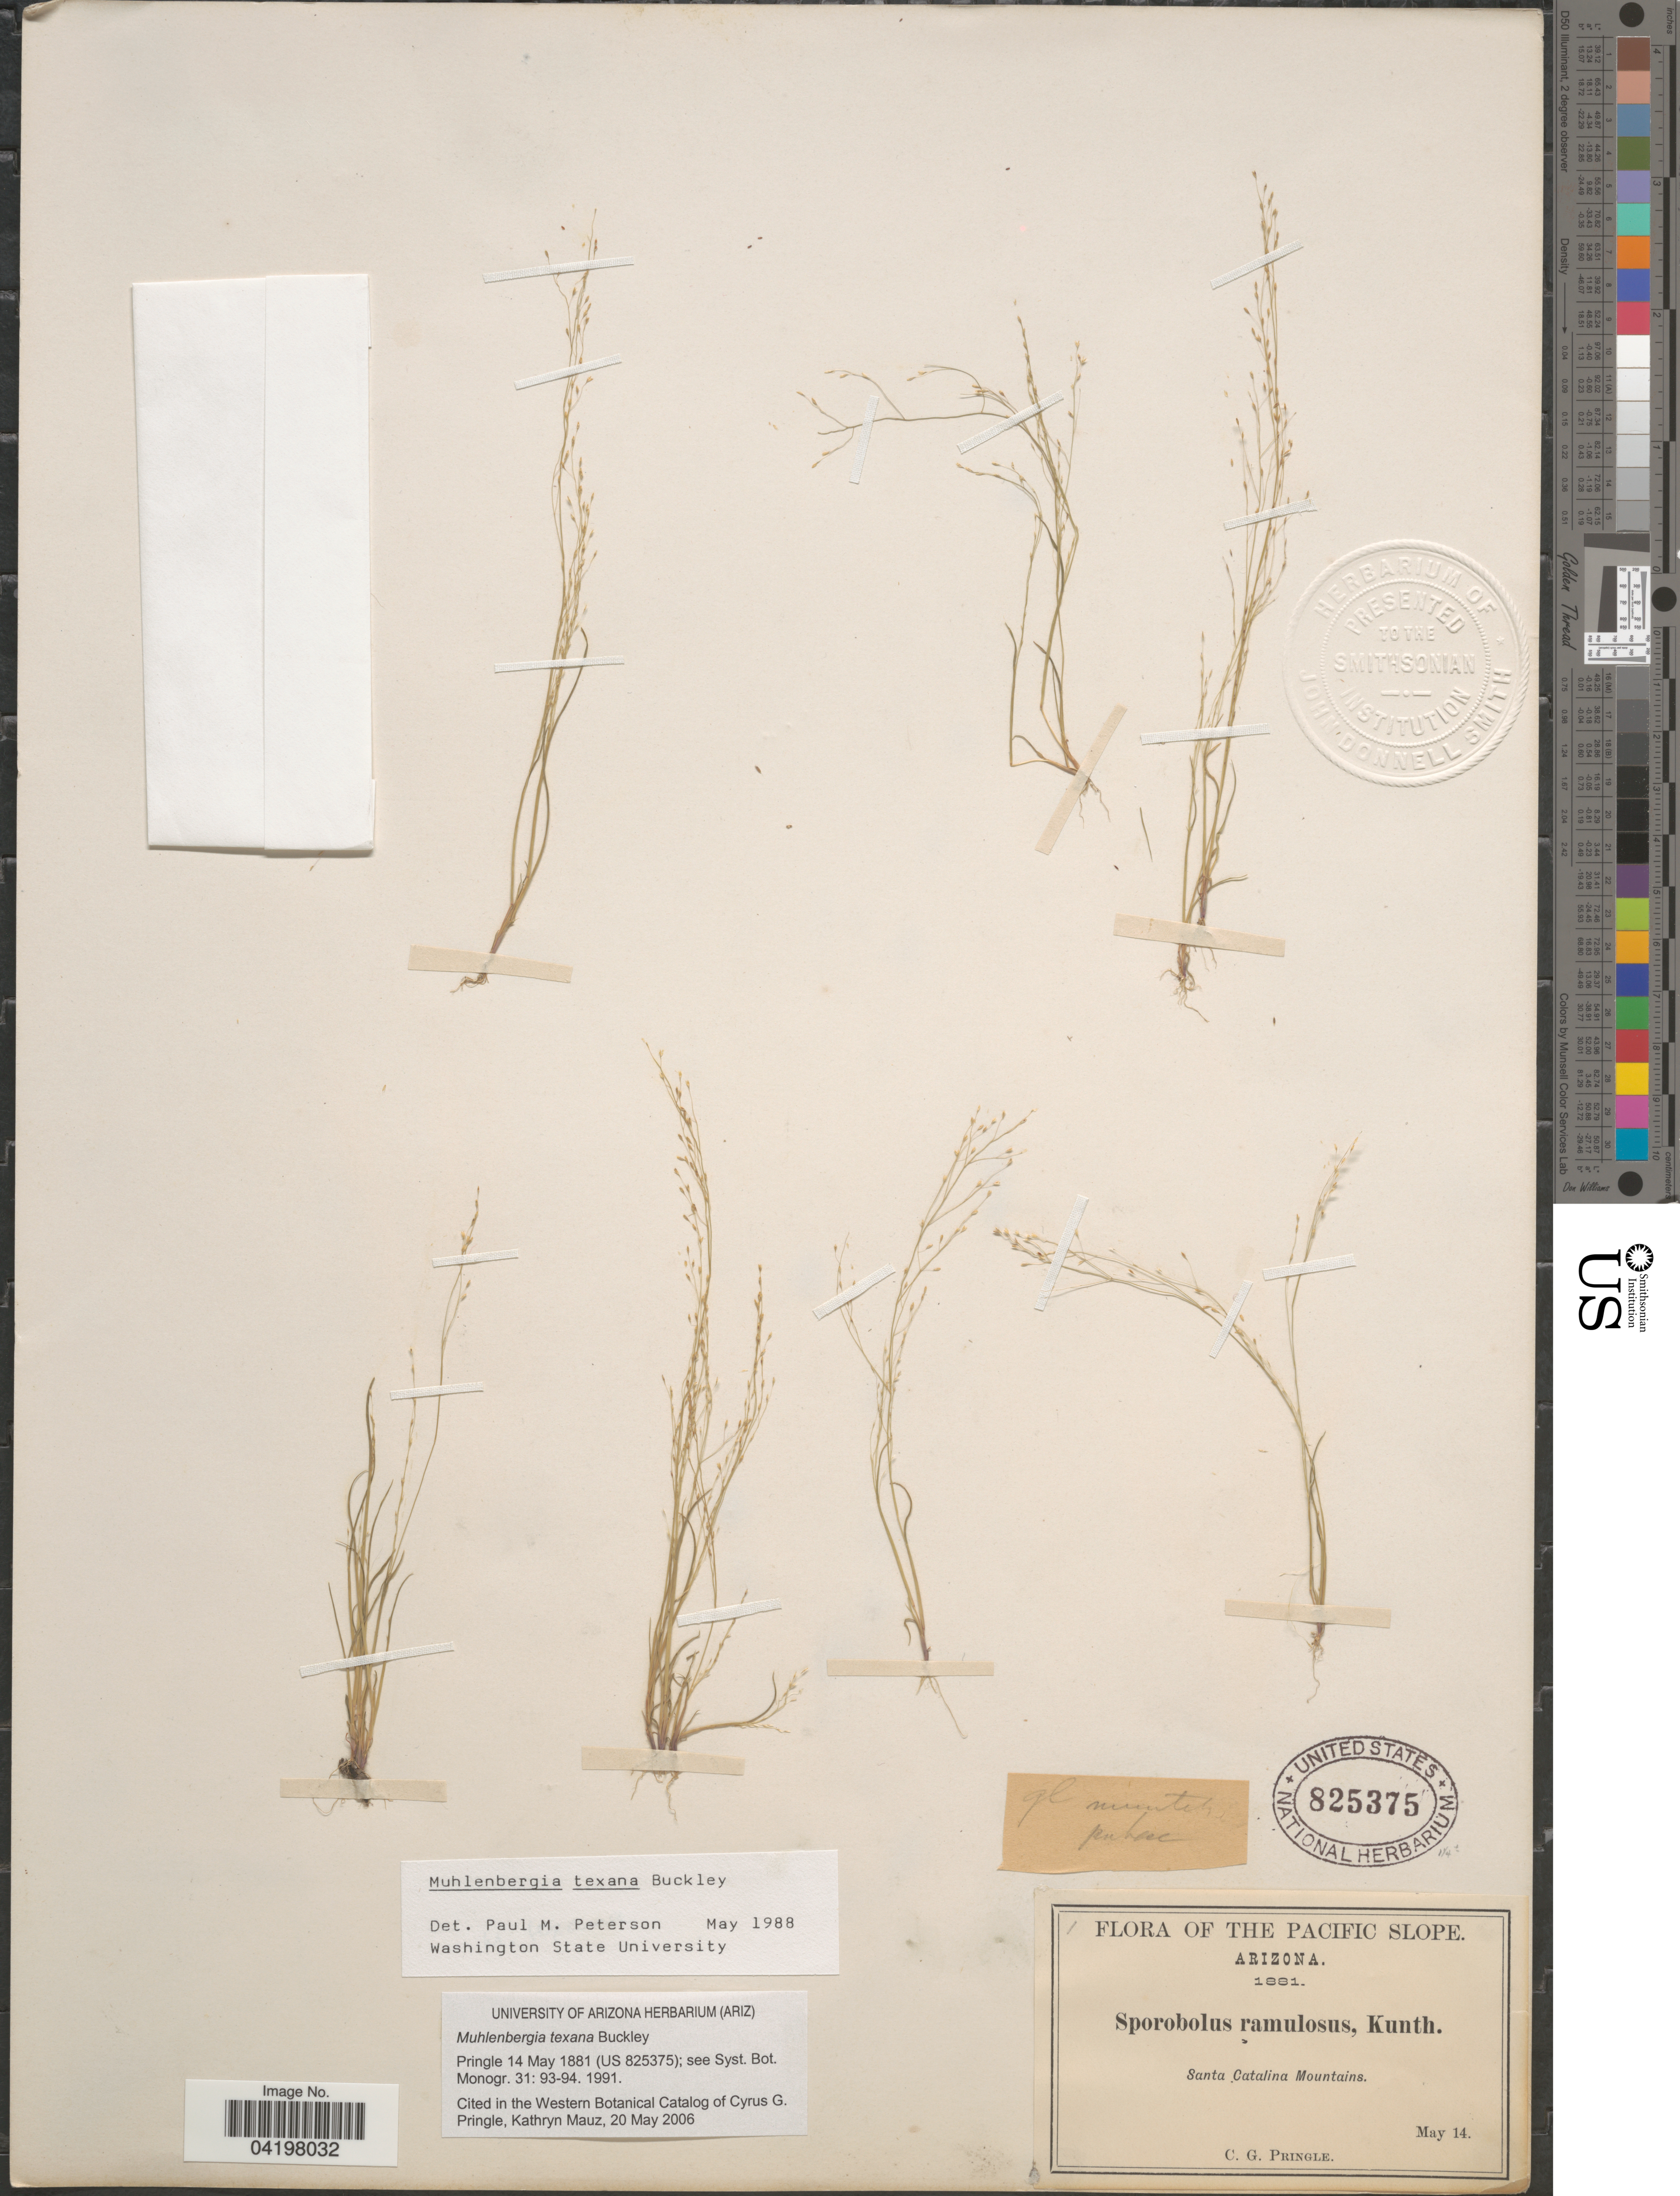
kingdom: Plantae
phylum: Tracheophyta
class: Liliopsida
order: Poales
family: Poaceae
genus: Muhlenbergia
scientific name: Muhlenbergia texana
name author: Buckley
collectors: C. G. Pringle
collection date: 1881-05-14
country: United States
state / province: Arizona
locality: The Pacific Slope. Santa Catalina Mountains.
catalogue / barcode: US 825375